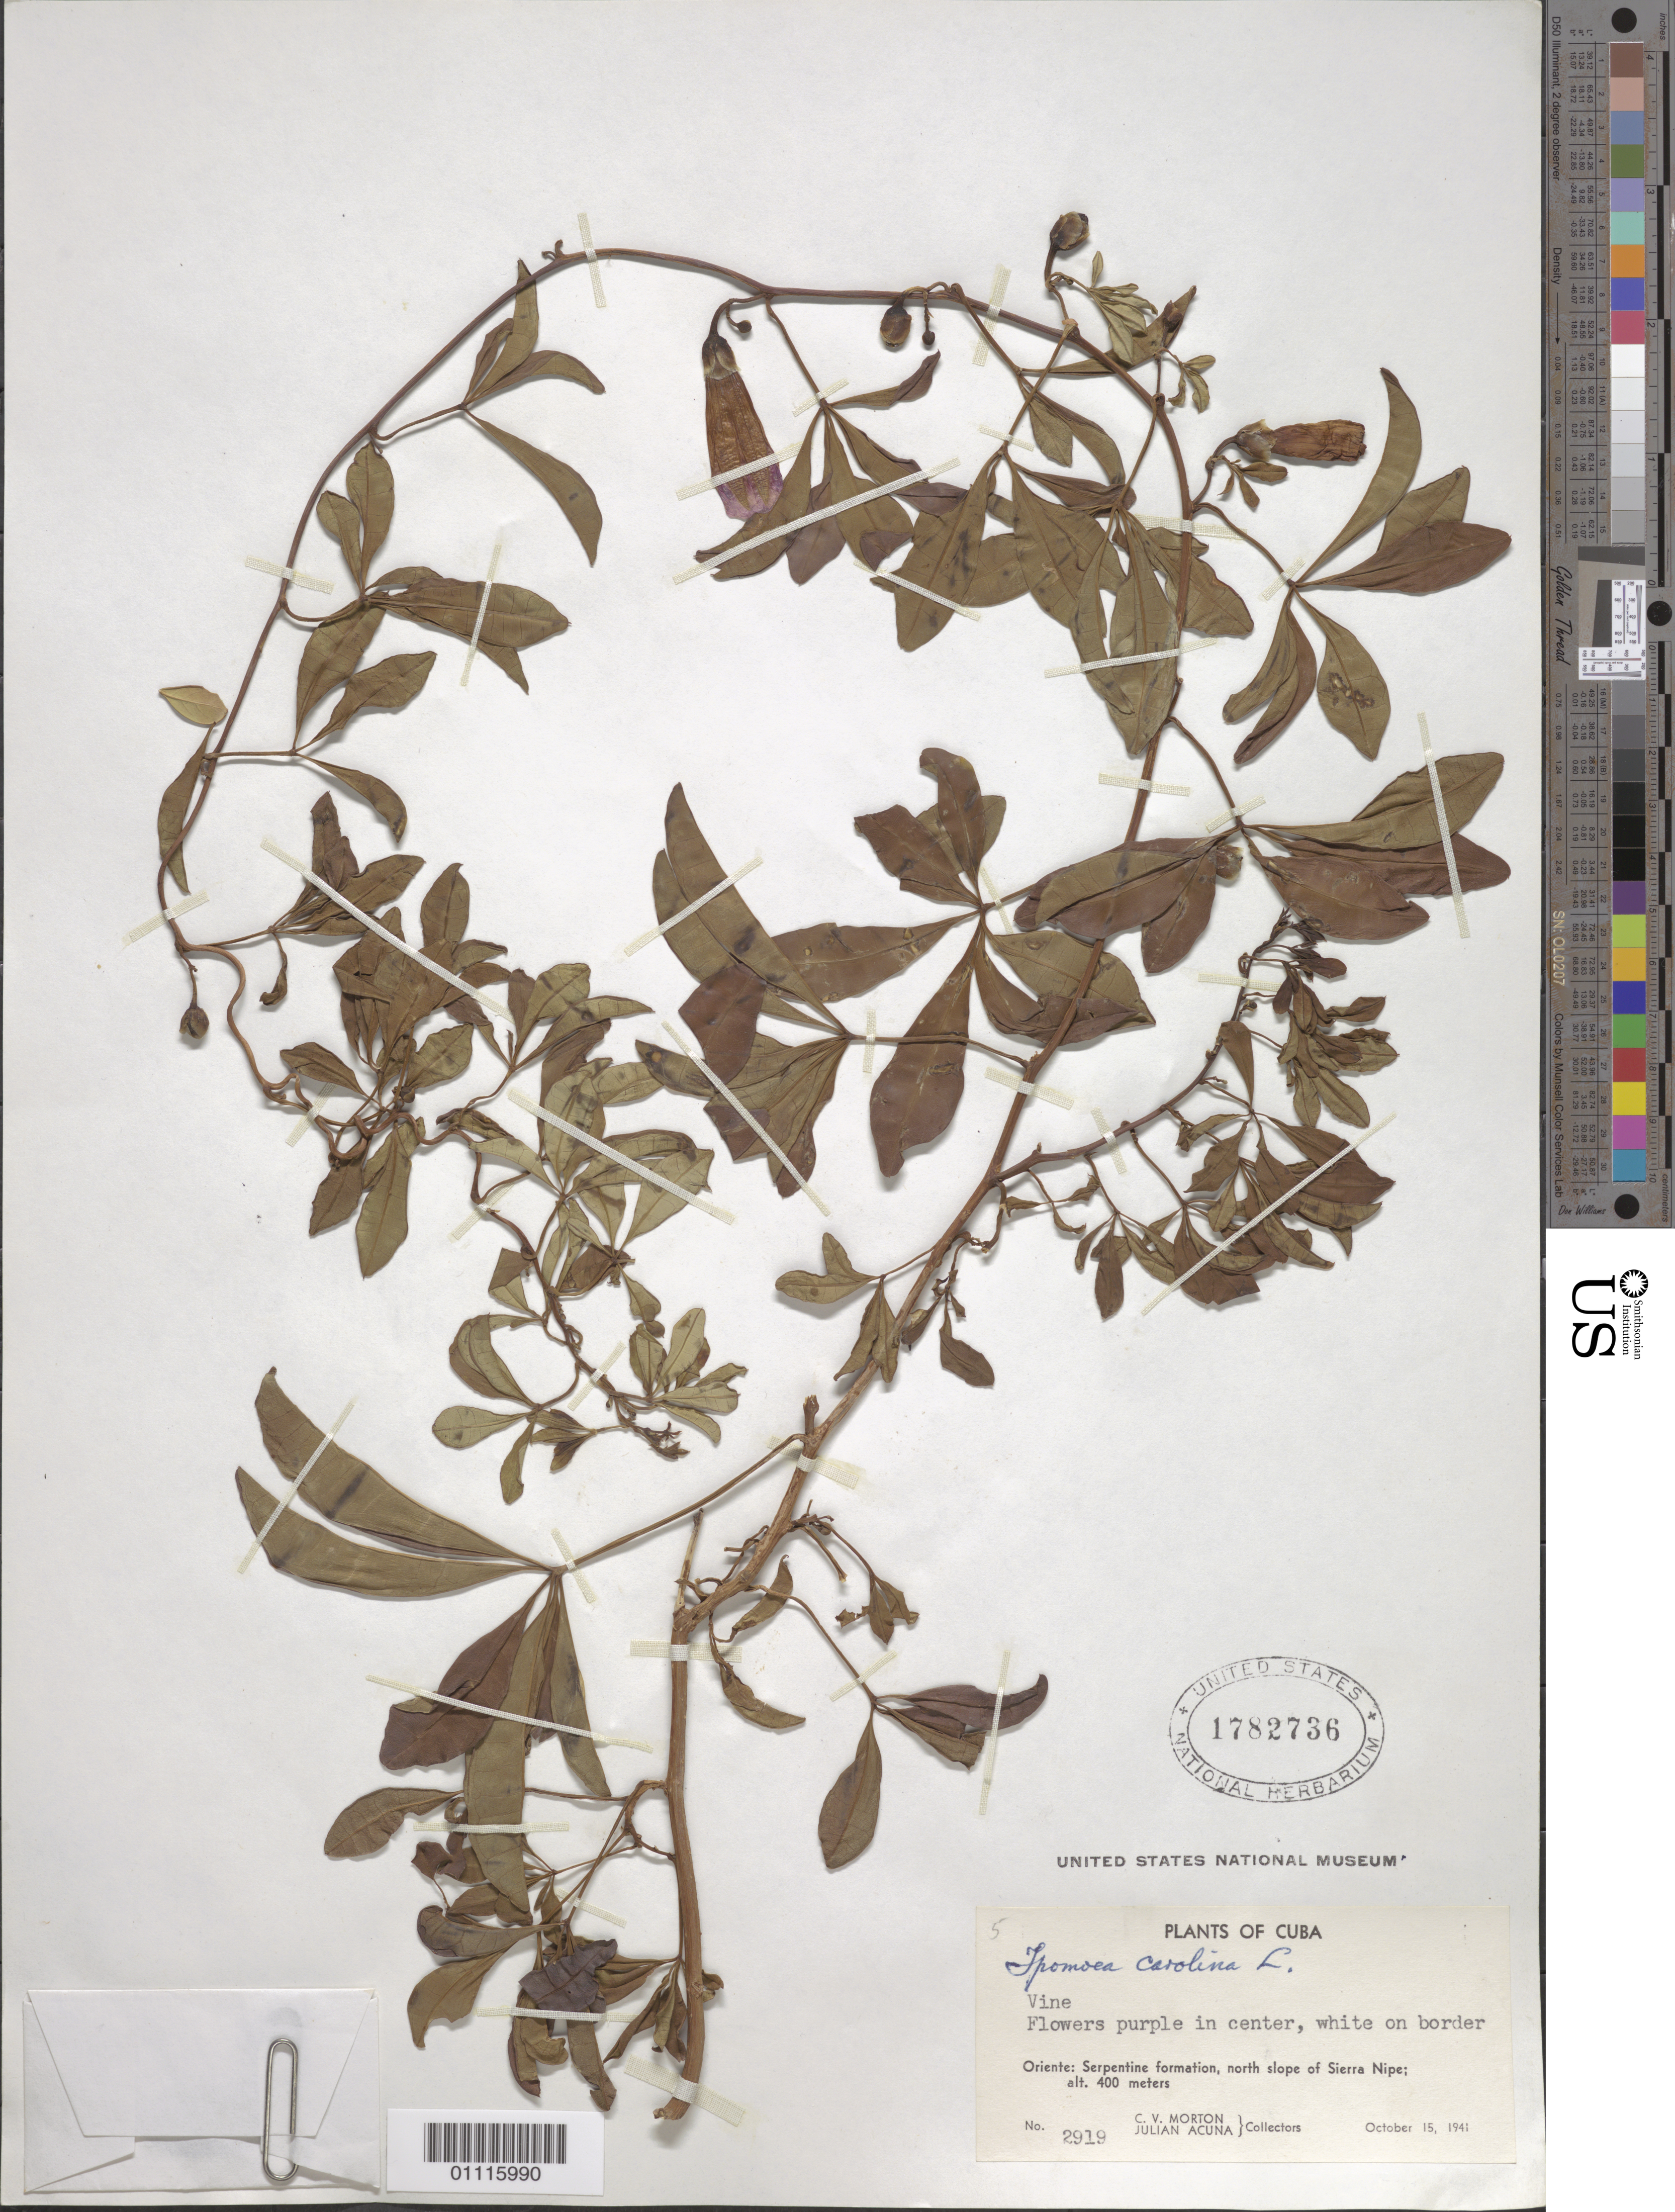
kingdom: Plantae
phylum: Tracheophyta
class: Magnoliopsida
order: Solanales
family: Convolvulaceae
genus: Ipomoea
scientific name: Ipomoea carolina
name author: L.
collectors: C. V. Morton & J. Acuña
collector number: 2919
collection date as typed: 15 Oct 1941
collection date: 1941-10-15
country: Cuba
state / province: Holguín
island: Cuba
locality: Serpentine formation, N slope of Sierra Nipe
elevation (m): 400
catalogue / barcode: US 1782736